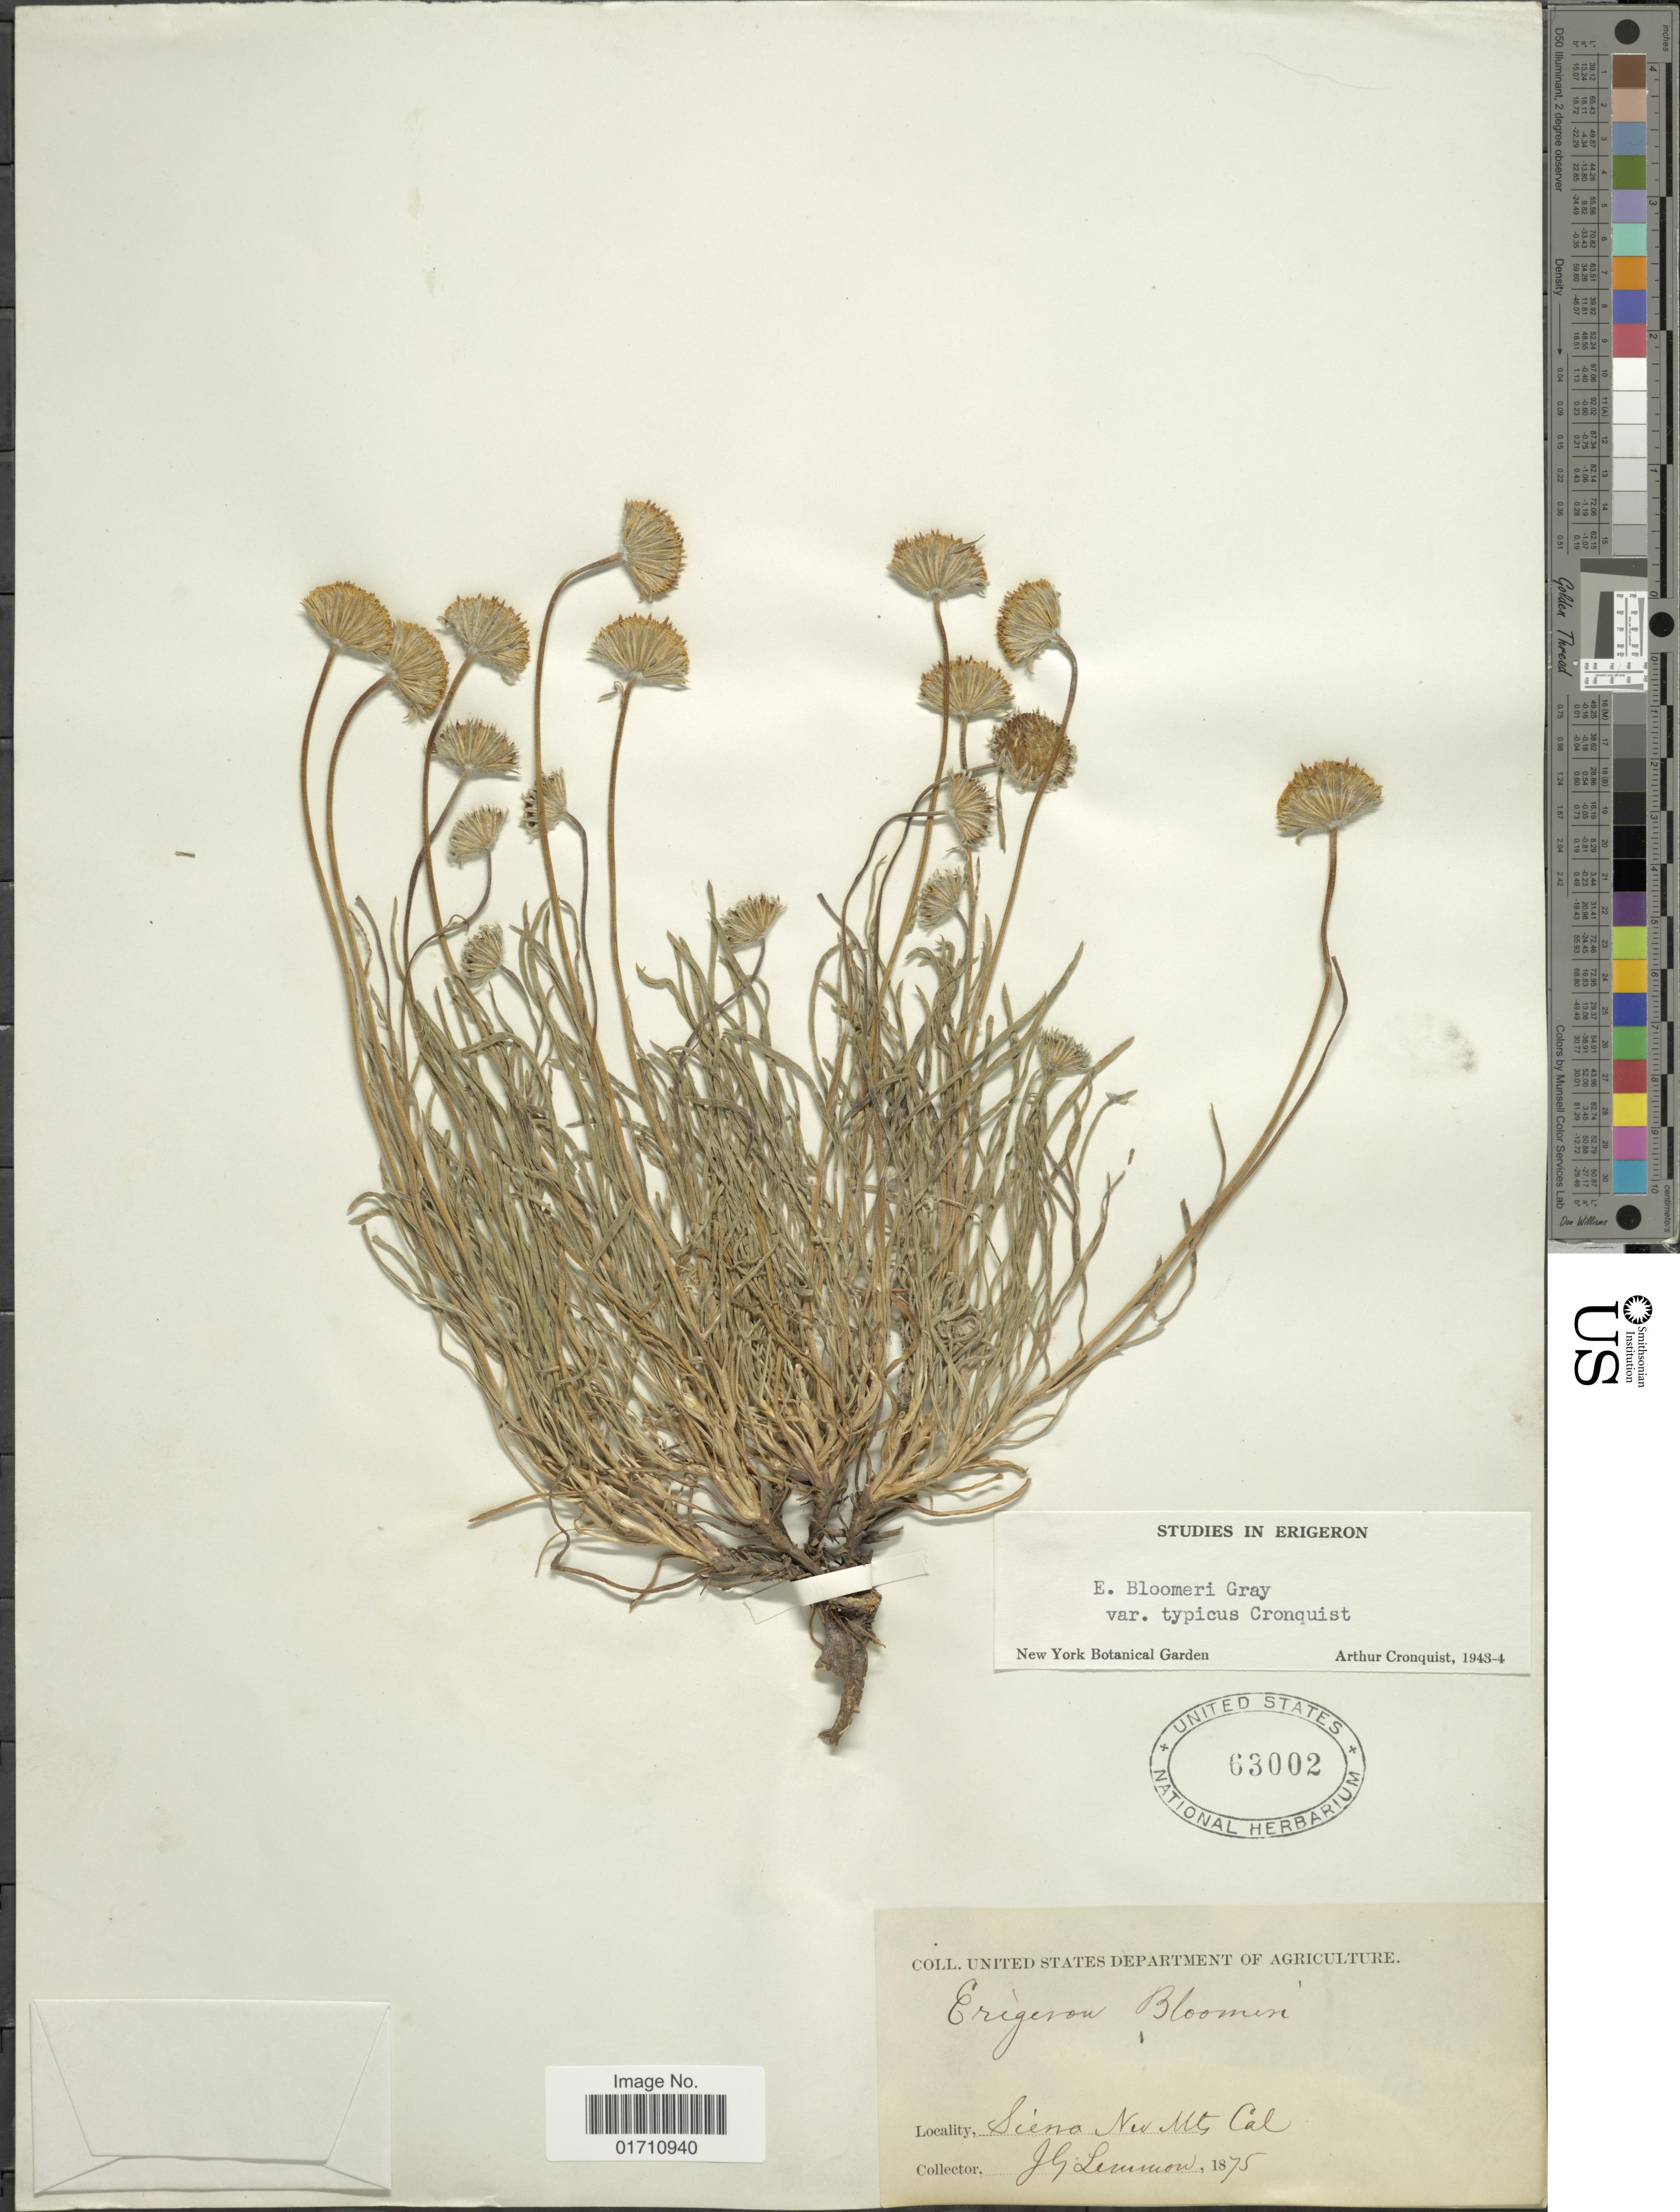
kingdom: Plantae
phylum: Tracheophyta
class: Magnoliopsida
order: Asterales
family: Asteraceae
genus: Erigeron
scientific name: Erigeron bloomeri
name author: A. Gray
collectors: J. Lemmon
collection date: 1875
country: United States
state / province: California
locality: Sierra New Mts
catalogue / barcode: US 63002